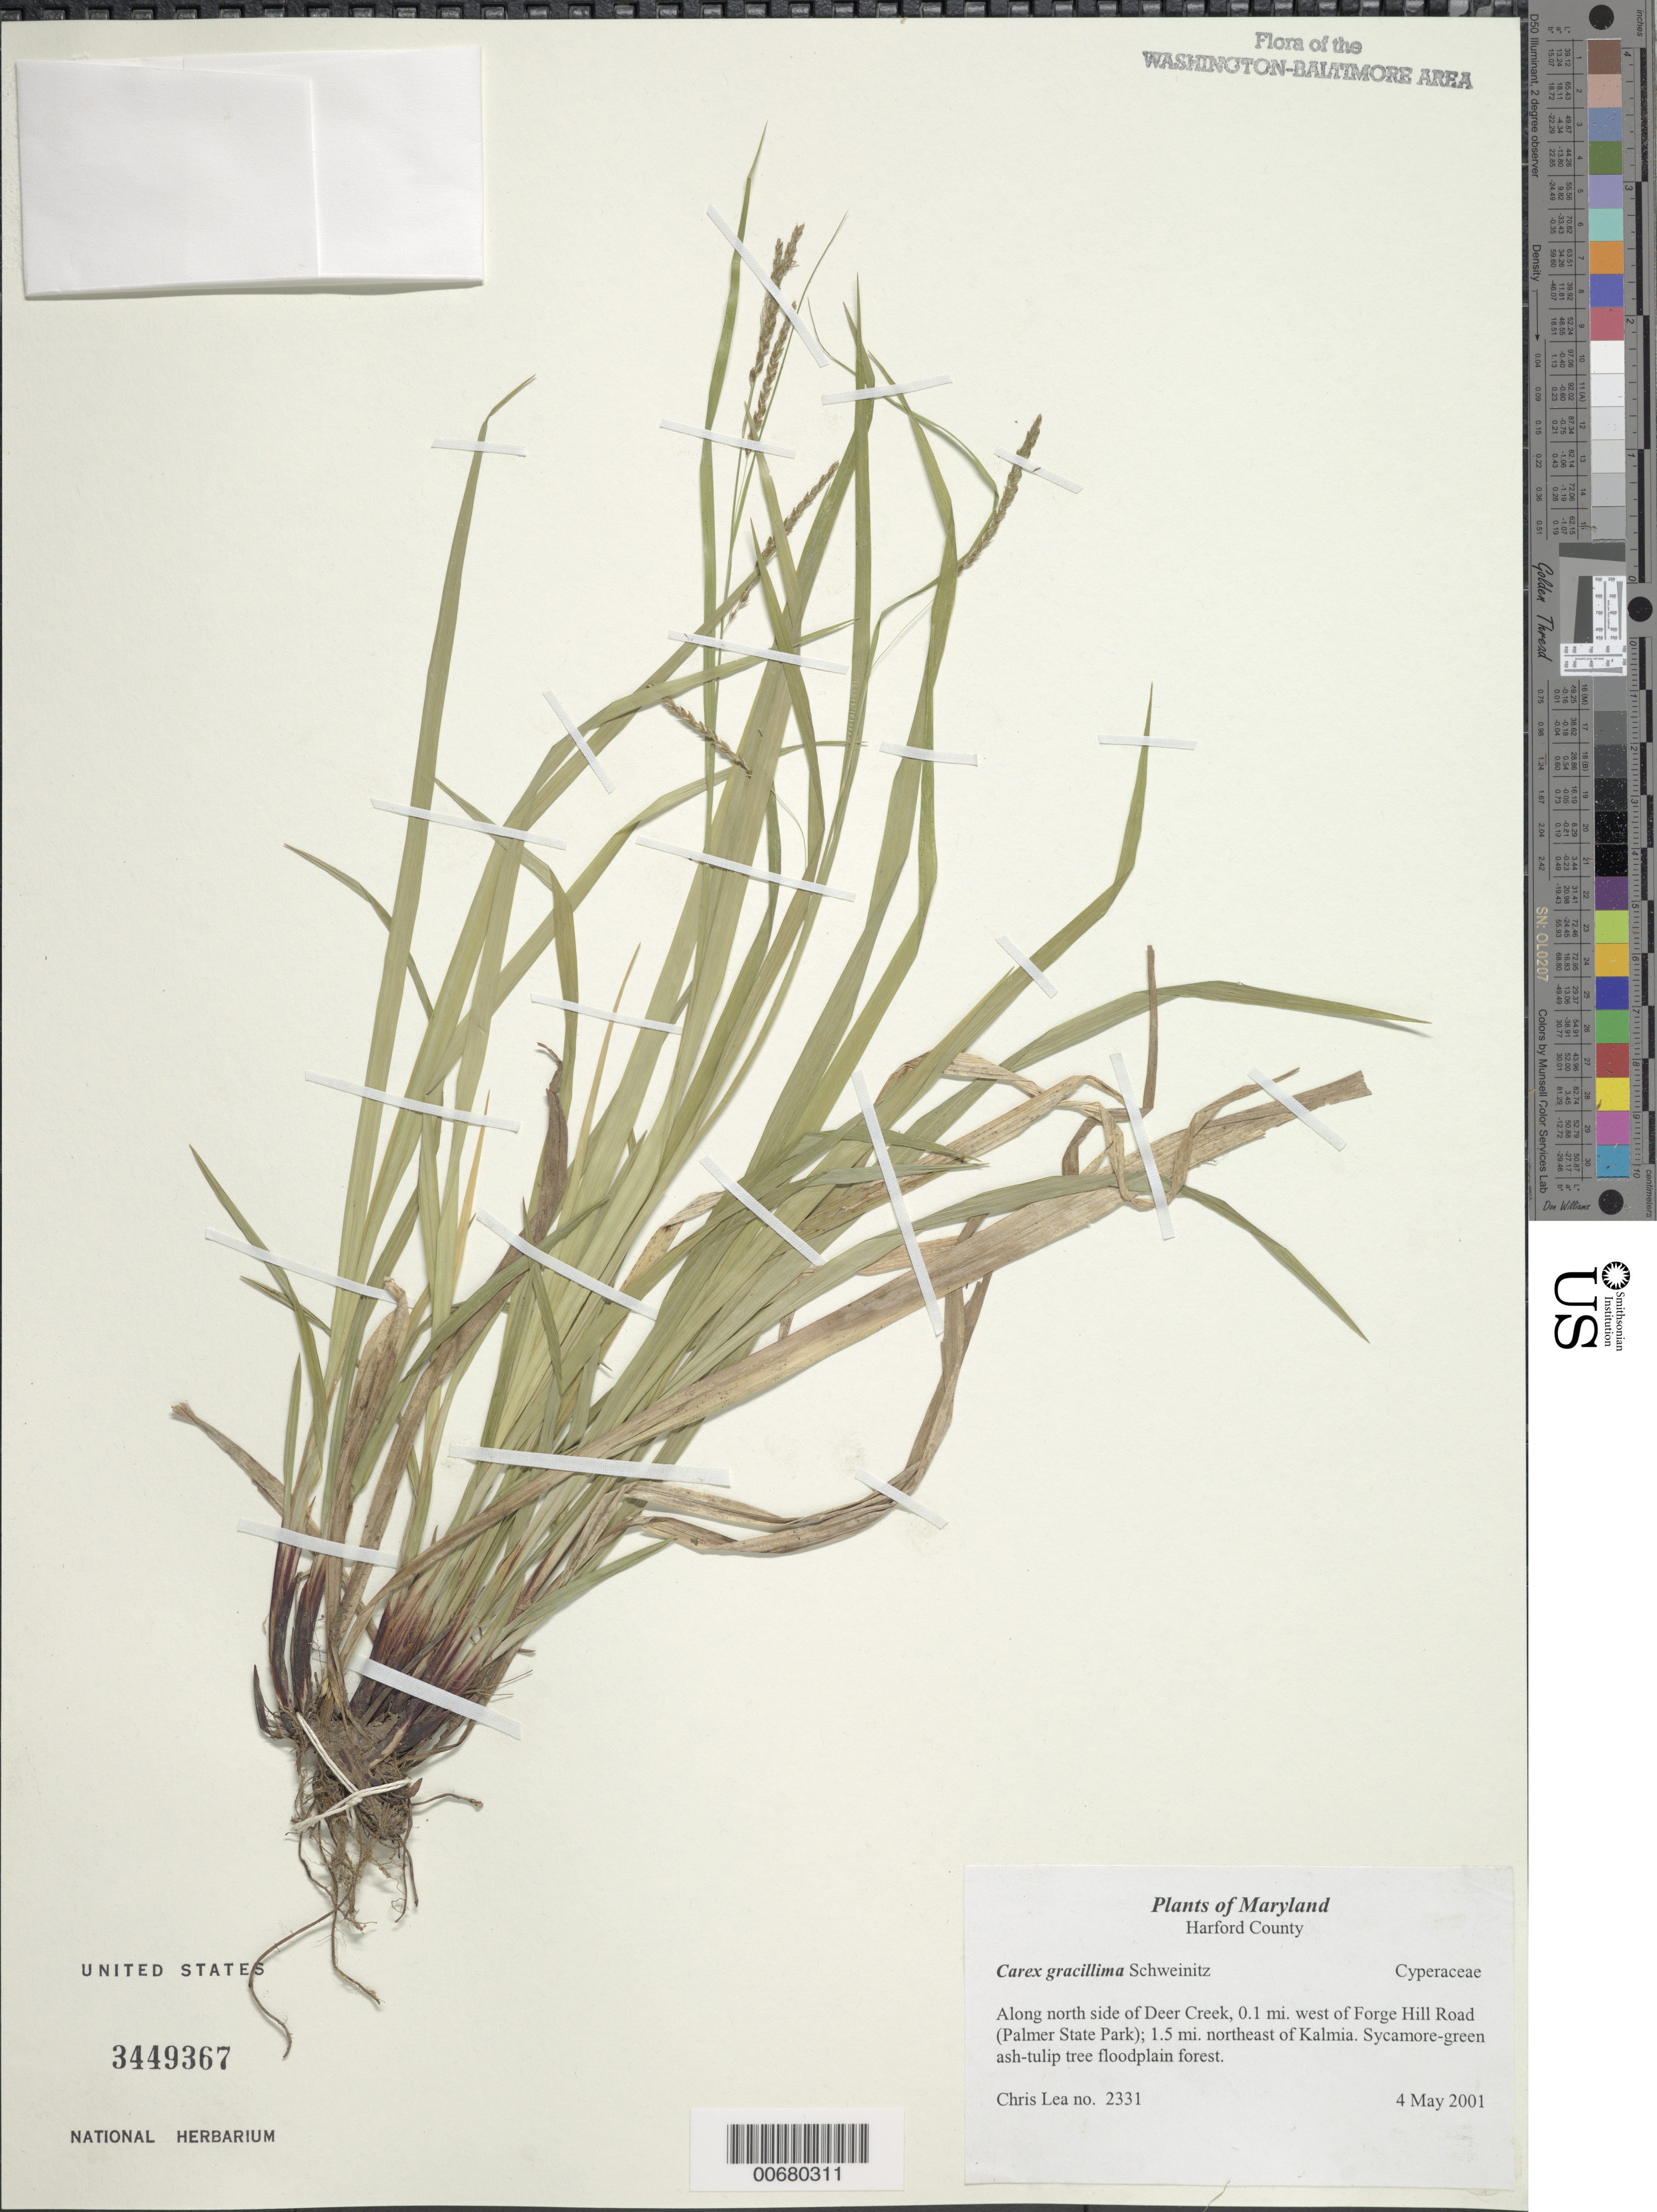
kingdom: Plantae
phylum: Tracheophyta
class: Liliopsida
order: Poales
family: Cyperaceae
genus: Carex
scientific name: Carex gracillima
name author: Schwein.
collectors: C. Lea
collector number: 2331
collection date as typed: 4 May 2001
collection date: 2001-05-04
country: United States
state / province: Maryland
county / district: Harford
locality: Along north side of Deer Creek, 0.1 mi. west of Forge Hill Road (Palmer State Park); 1.5 mi. northeast of Kalmia.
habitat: Sycamore-green ash- tulip tree floodplain forest.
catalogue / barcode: US 3449367